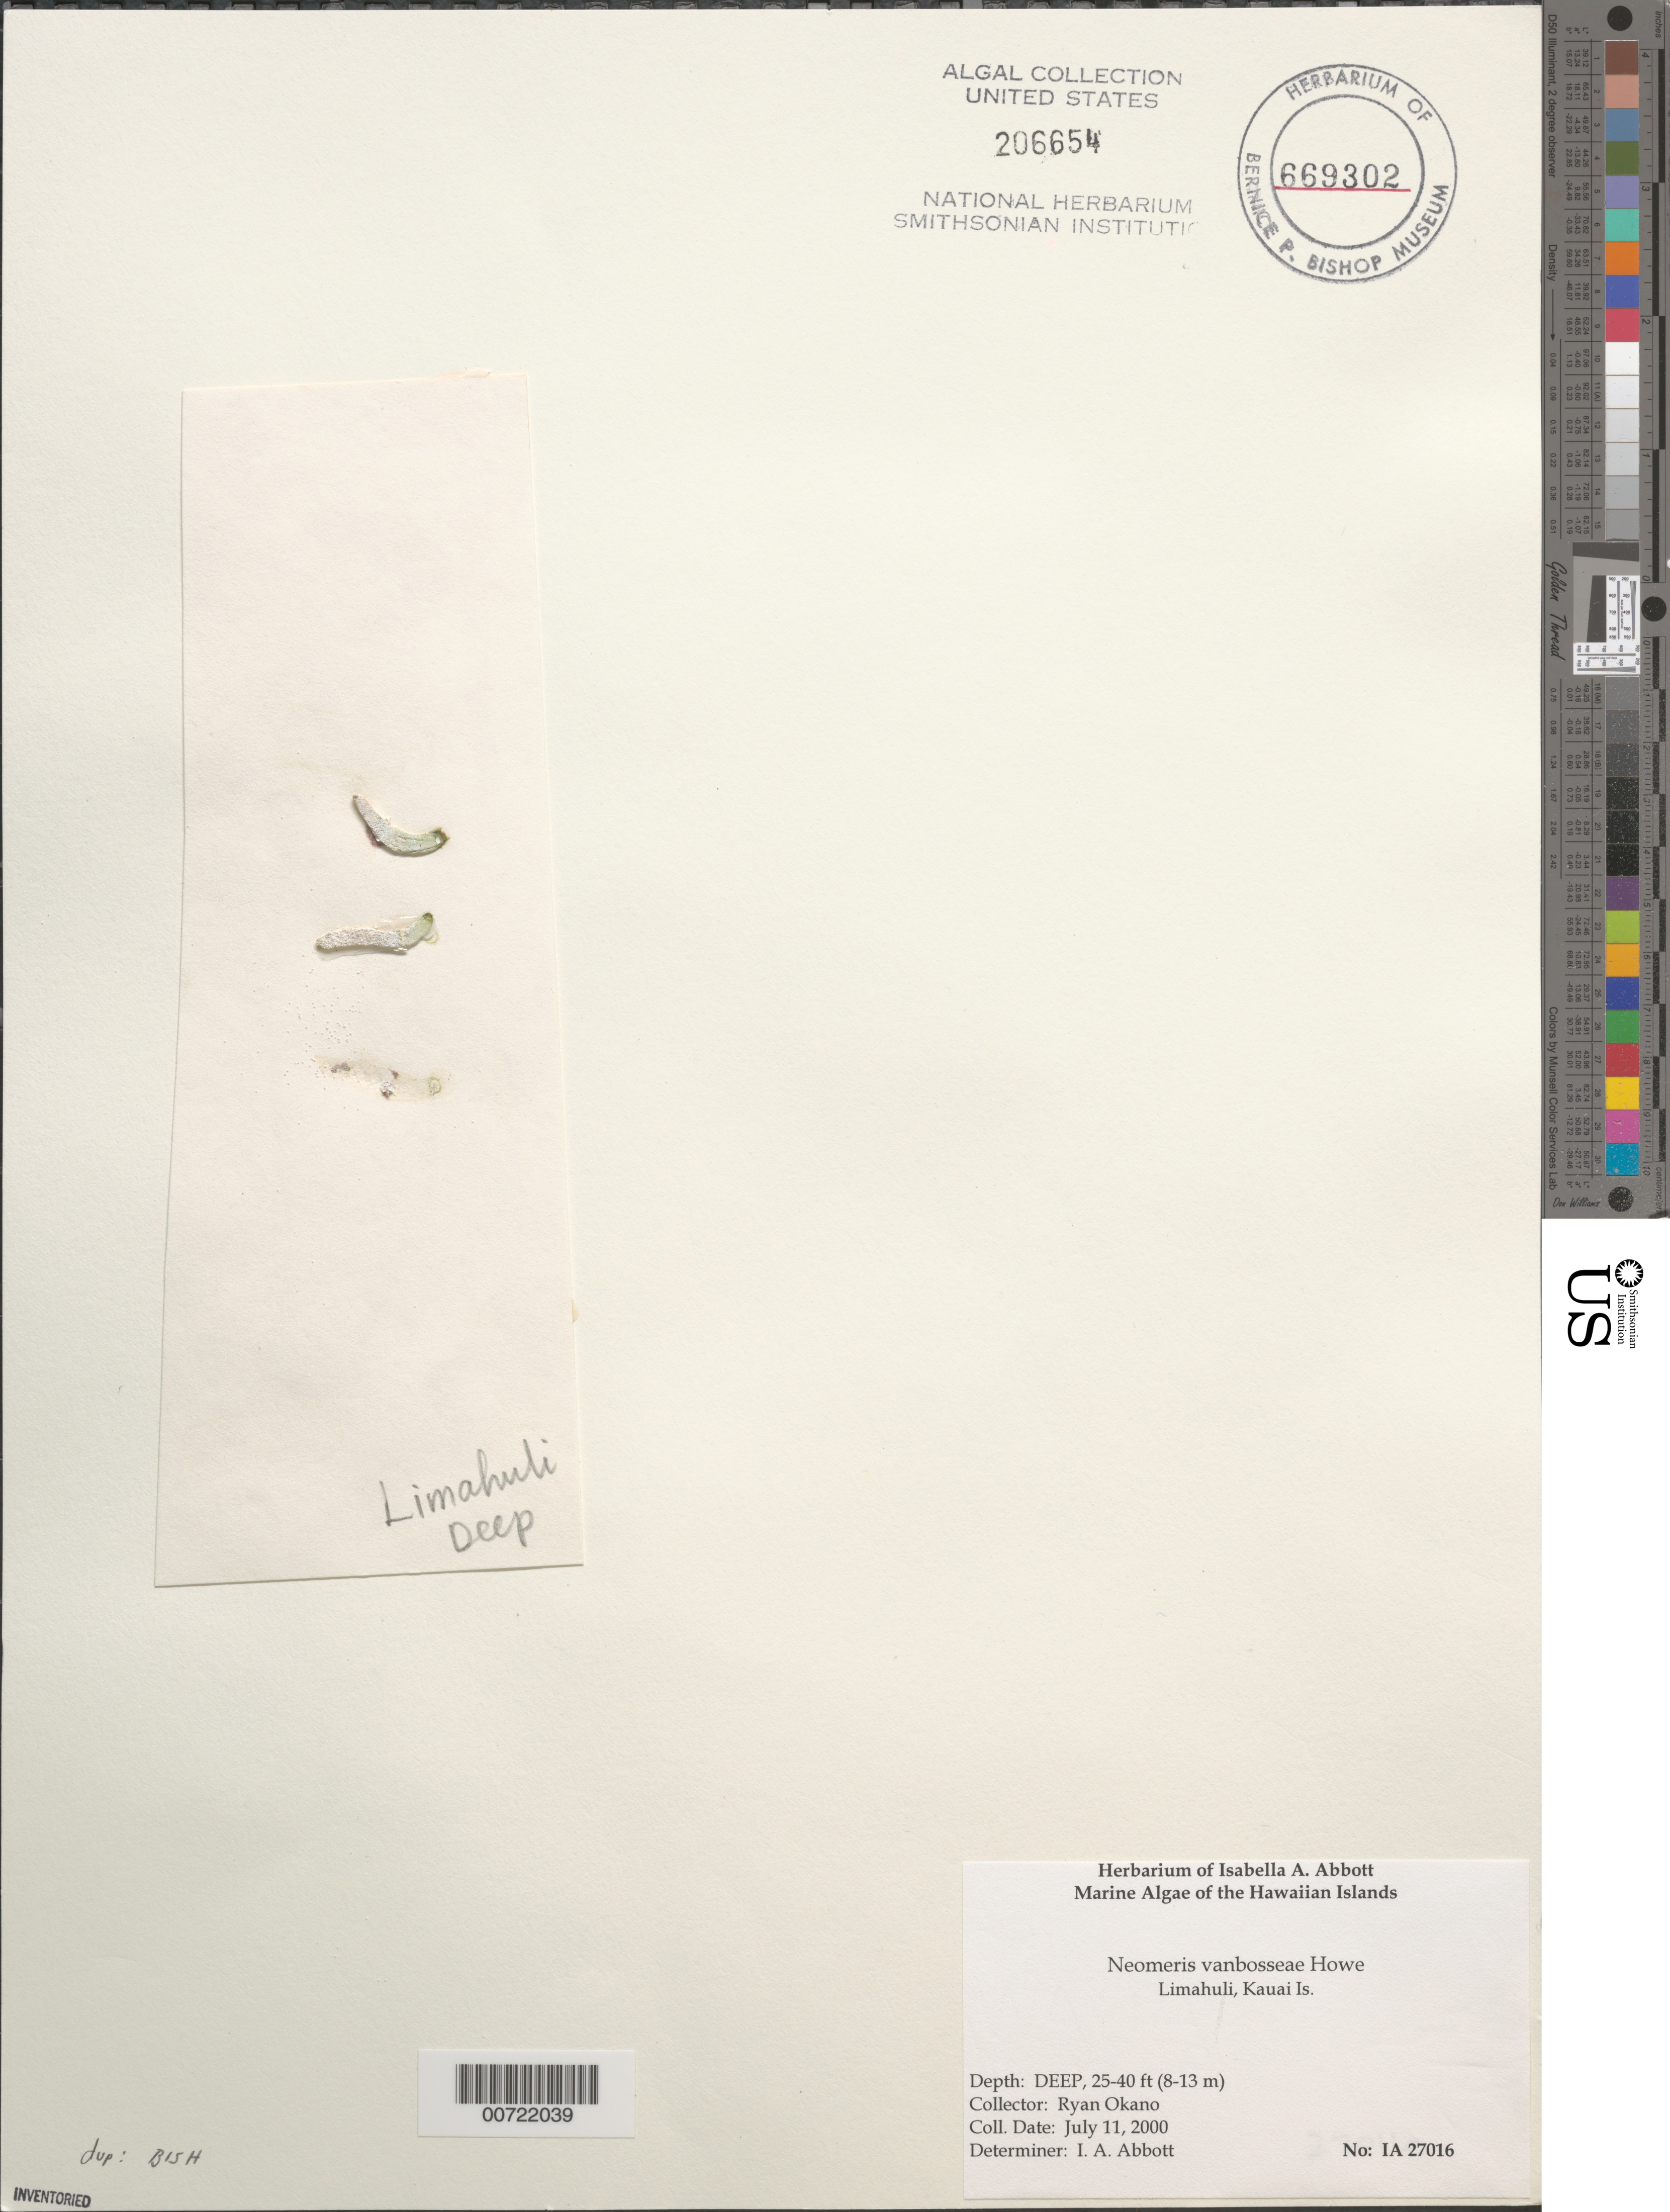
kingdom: Plantae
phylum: Chlorophyta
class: Ulvophyceae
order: Dasycladales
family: Dasycladaceae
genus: Neomeris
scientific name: Neomeris vanbosseae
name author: M. Howe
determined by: Abbott, Isabella A.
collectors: R. Okano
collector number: IAA 27016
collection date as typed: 11 Jul 2000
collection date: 2000-07-11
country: United States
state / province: Hawaii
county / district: Kauai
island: Kaua'i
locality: Limahuli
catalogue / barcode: US 206654